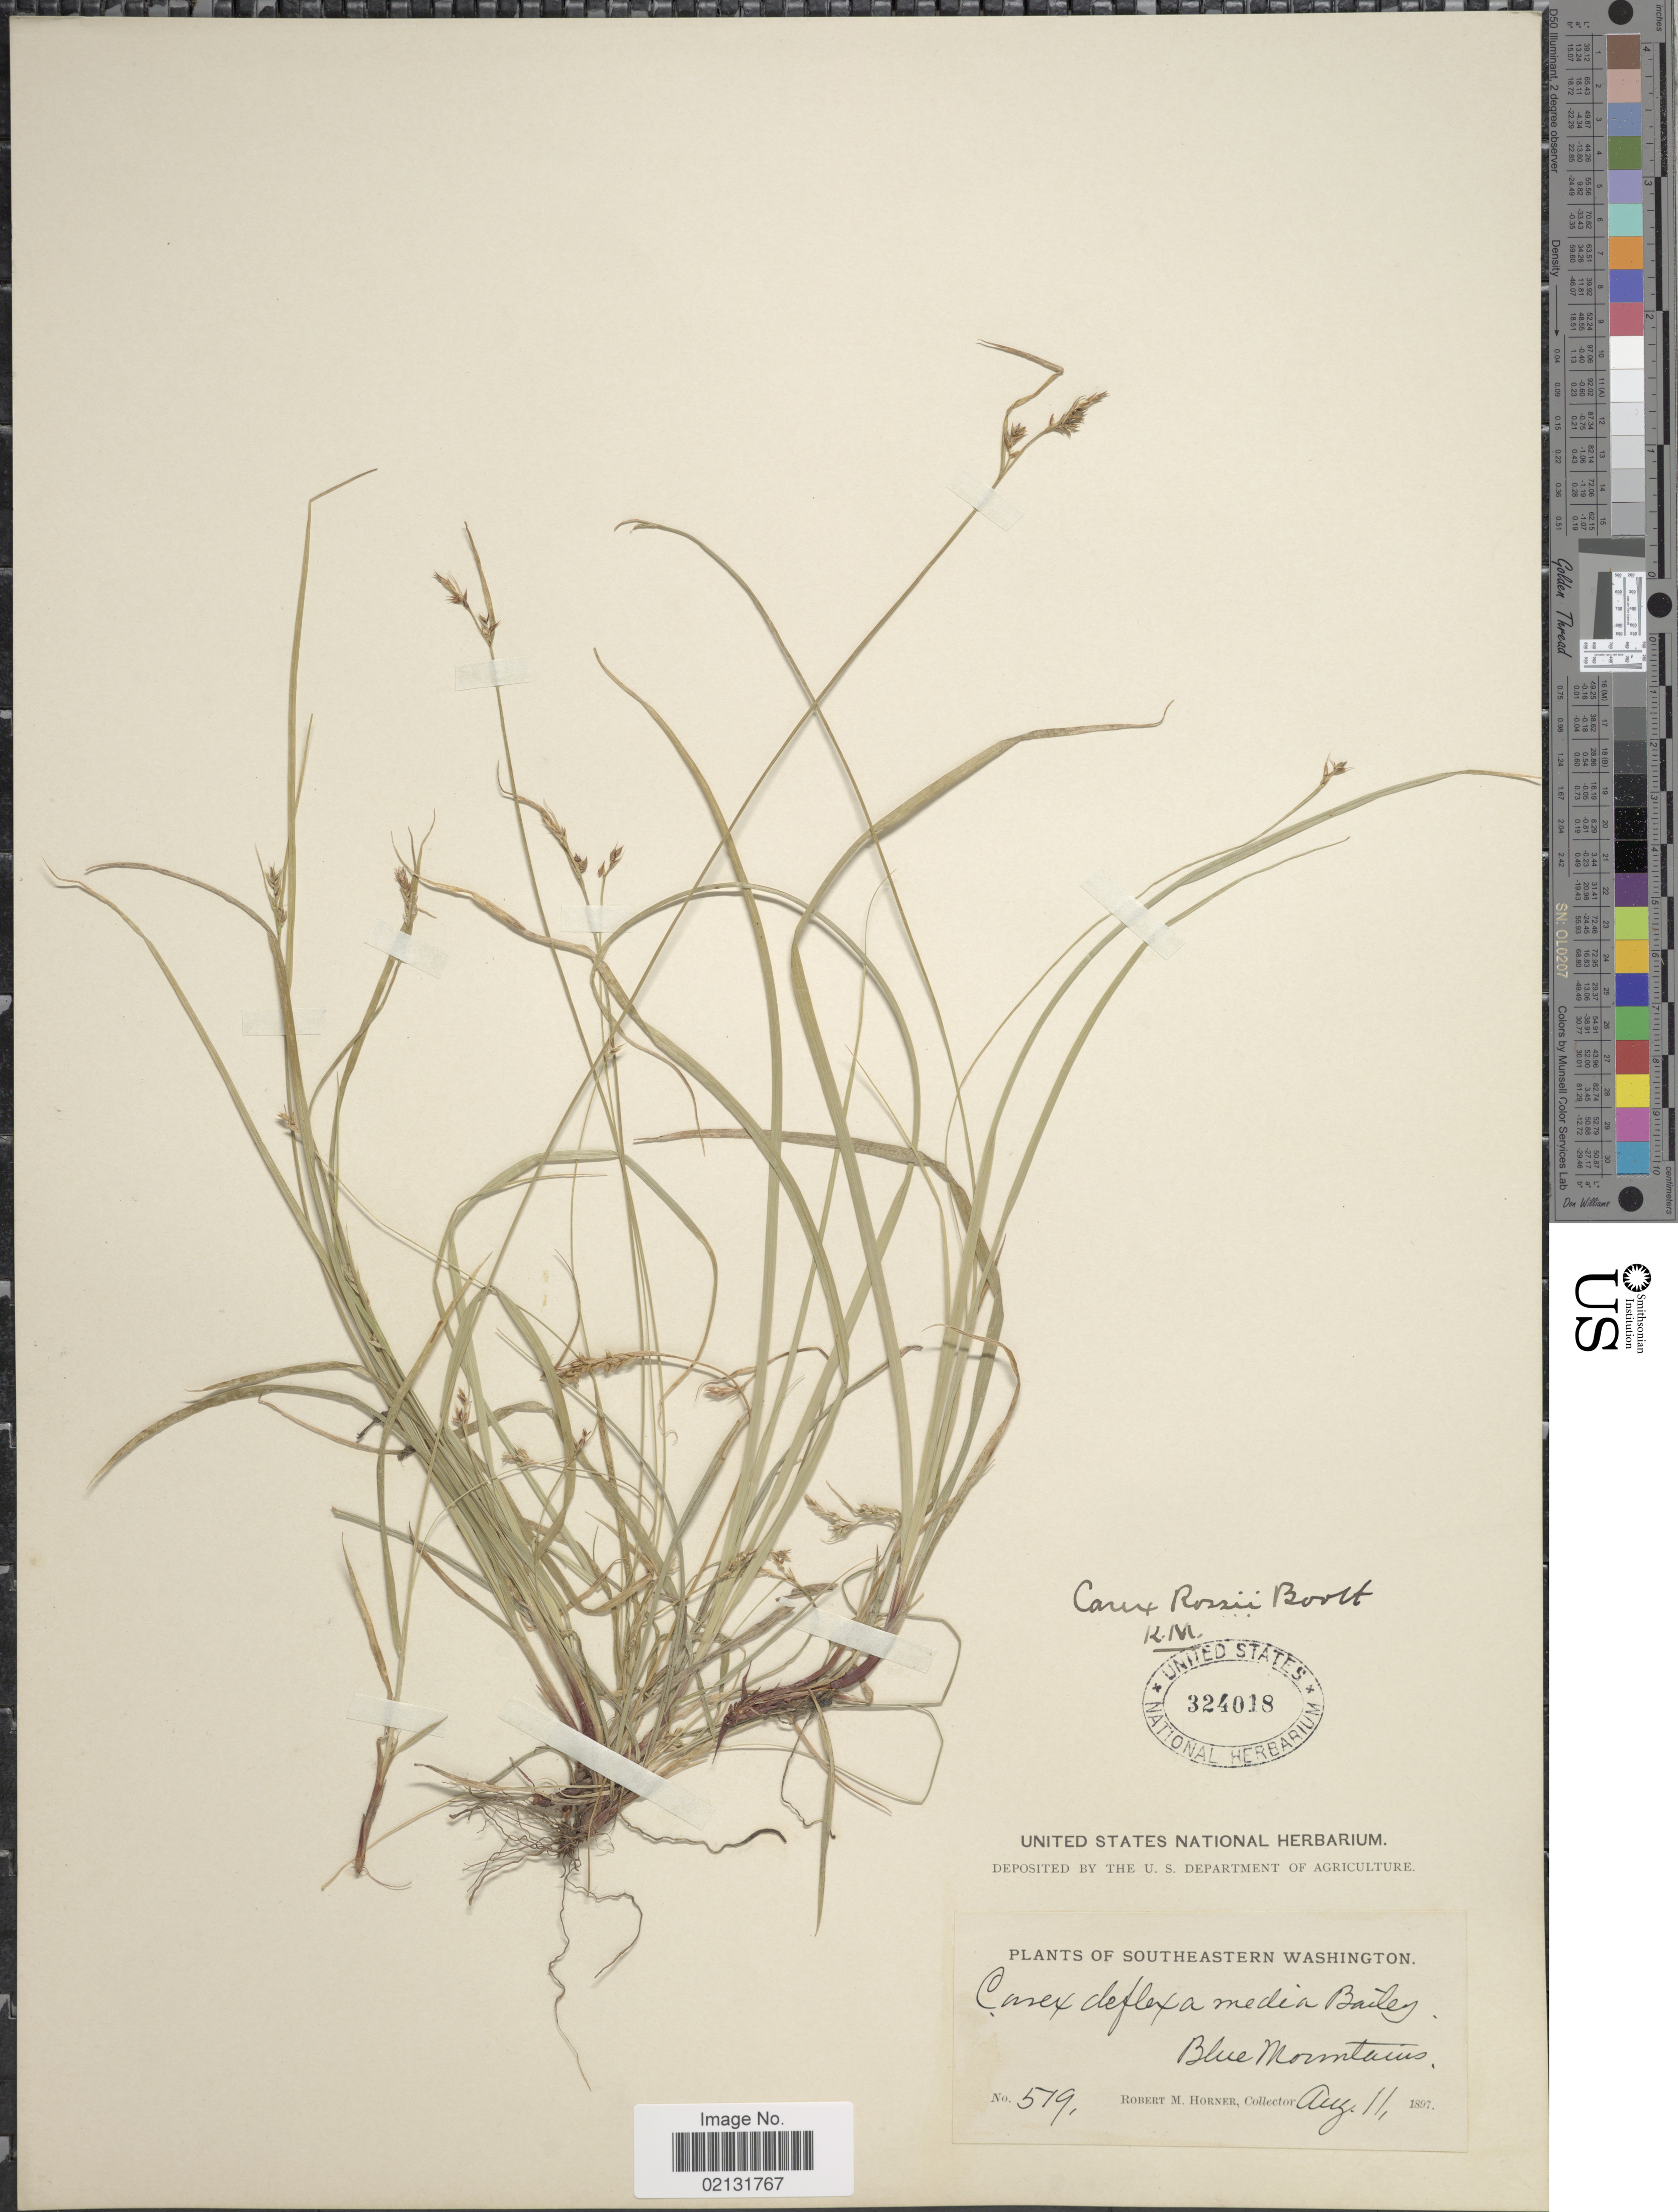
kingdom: Plantae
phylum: Tracheophyta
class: Liliopsida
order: Poales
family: Cyperaceae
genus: Carex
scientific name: Carex rossii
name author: Boott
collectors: R. Horner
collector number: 519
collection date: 1897-08-11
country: United States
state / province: Washington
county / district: Clallam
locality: Southeastern Washington, Blue Mountains.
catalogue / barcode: US 324018